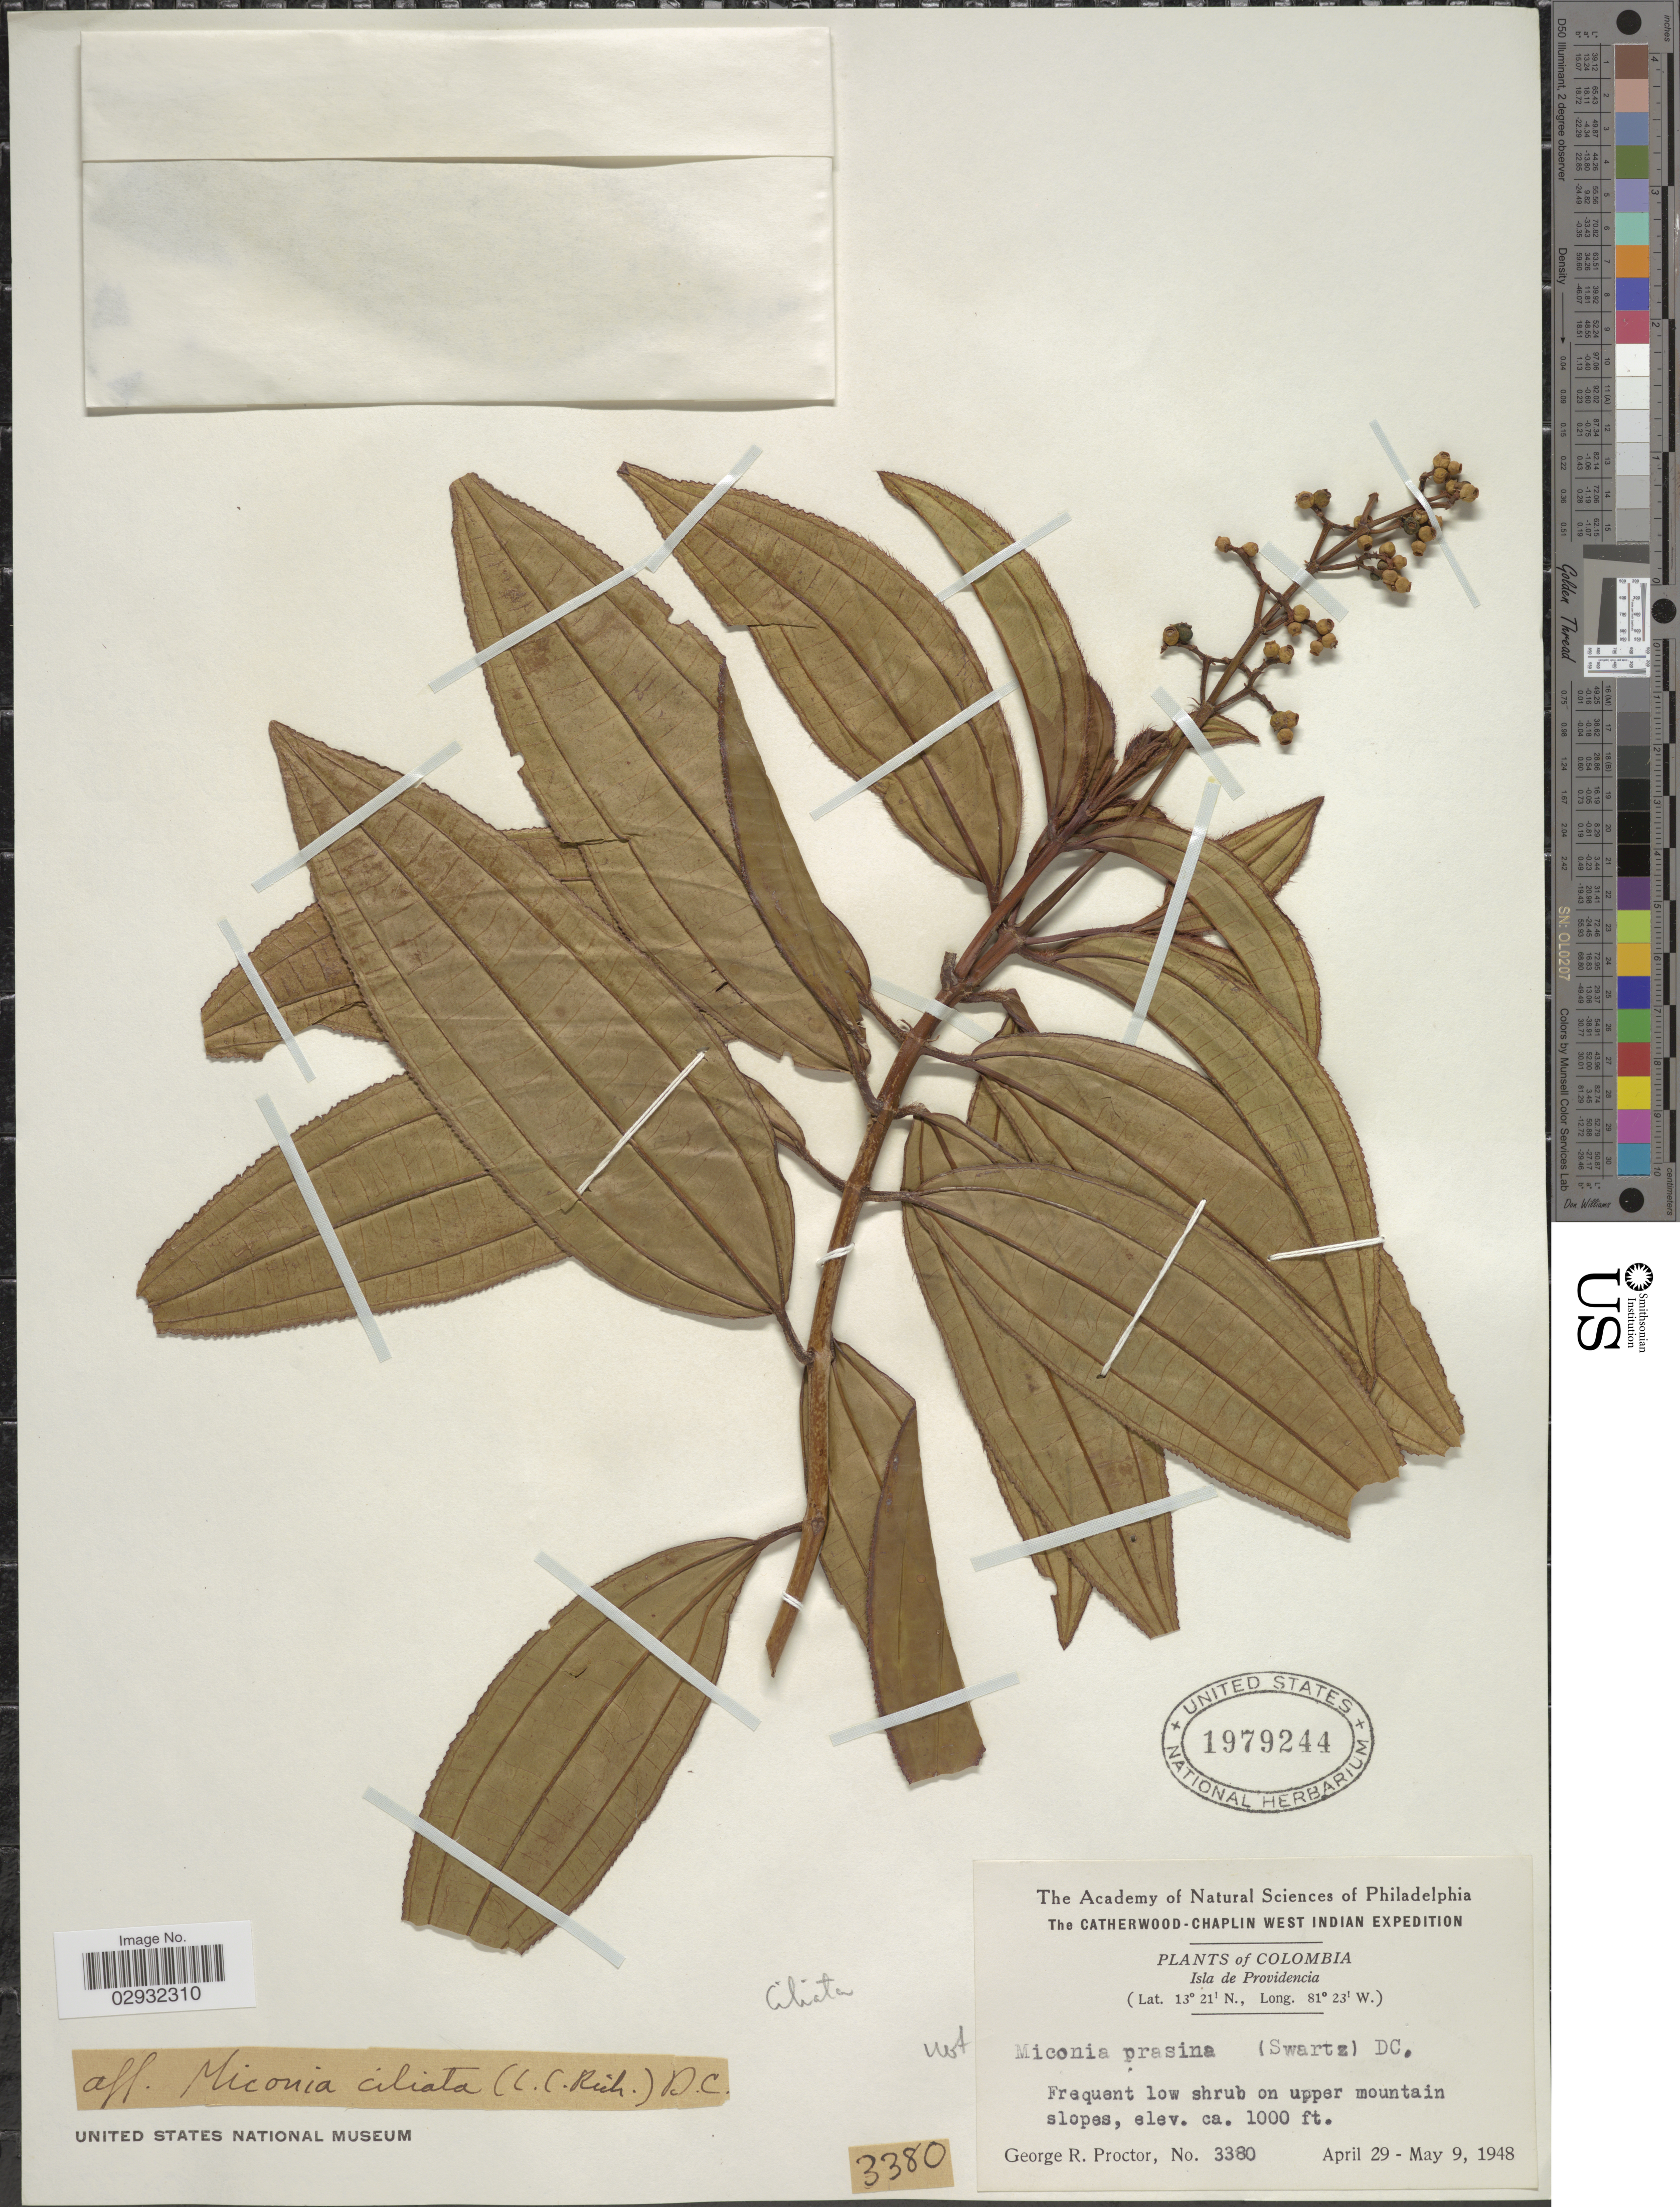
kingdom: Plantae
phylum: Tracheophyta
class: Magnoliopsida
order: Myrtales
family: Melastomataceae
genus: Miconia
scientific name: Miconia ciliata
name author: (Rich.) DC.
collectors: G. R. Proctor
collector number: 3380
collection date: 1948-04-29/1948-05-09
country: Colombia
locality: Isla de Provincia. Frequent low shrub on upper mountain slopes.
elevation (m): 305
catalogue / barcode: US 1979244